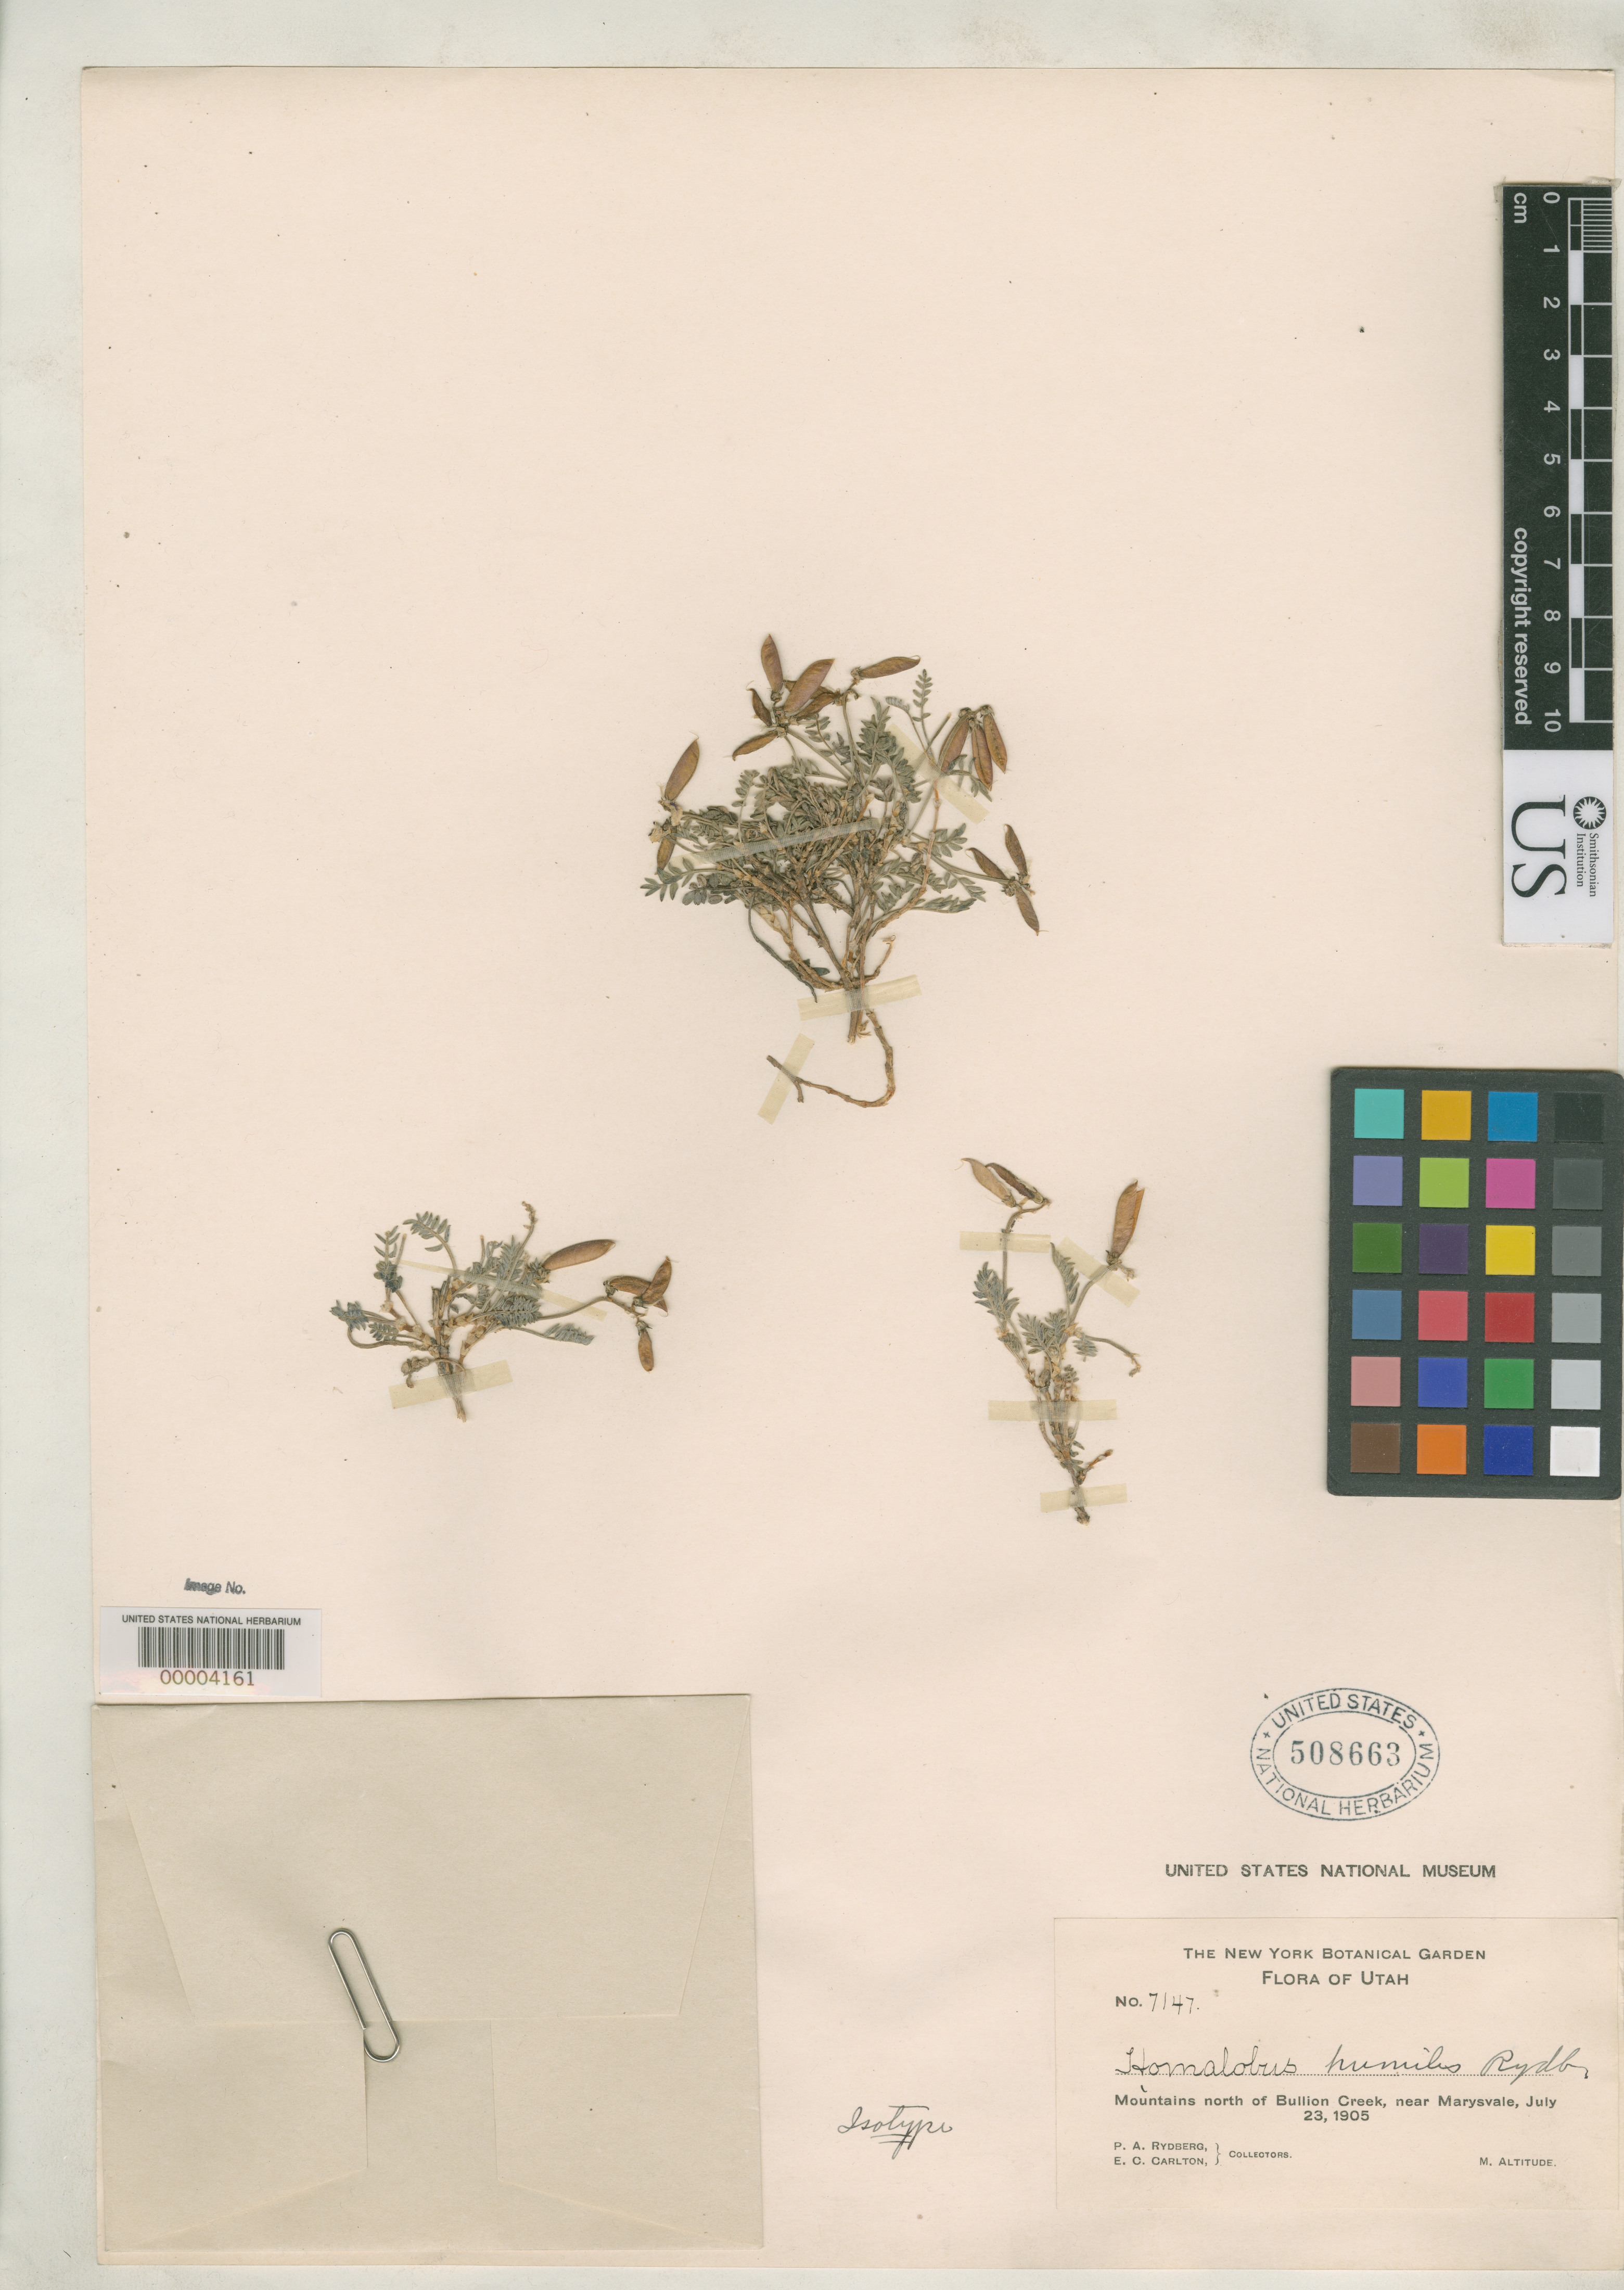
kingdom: Plantae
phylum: Tracheophyta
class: Magnoliopsida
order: Fabales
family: Fabaceae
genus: Homalobus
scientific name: Homalobus humilis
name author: Rydb.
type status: Isotype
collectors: P. A. Rydberg & E. Carlton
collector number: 7147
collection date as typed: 23 Jul 1905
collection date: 1905-07-23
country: United States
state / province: Utah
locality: Mountains N of Bullion Creek, near Marsyvale.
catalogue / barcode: US 508663